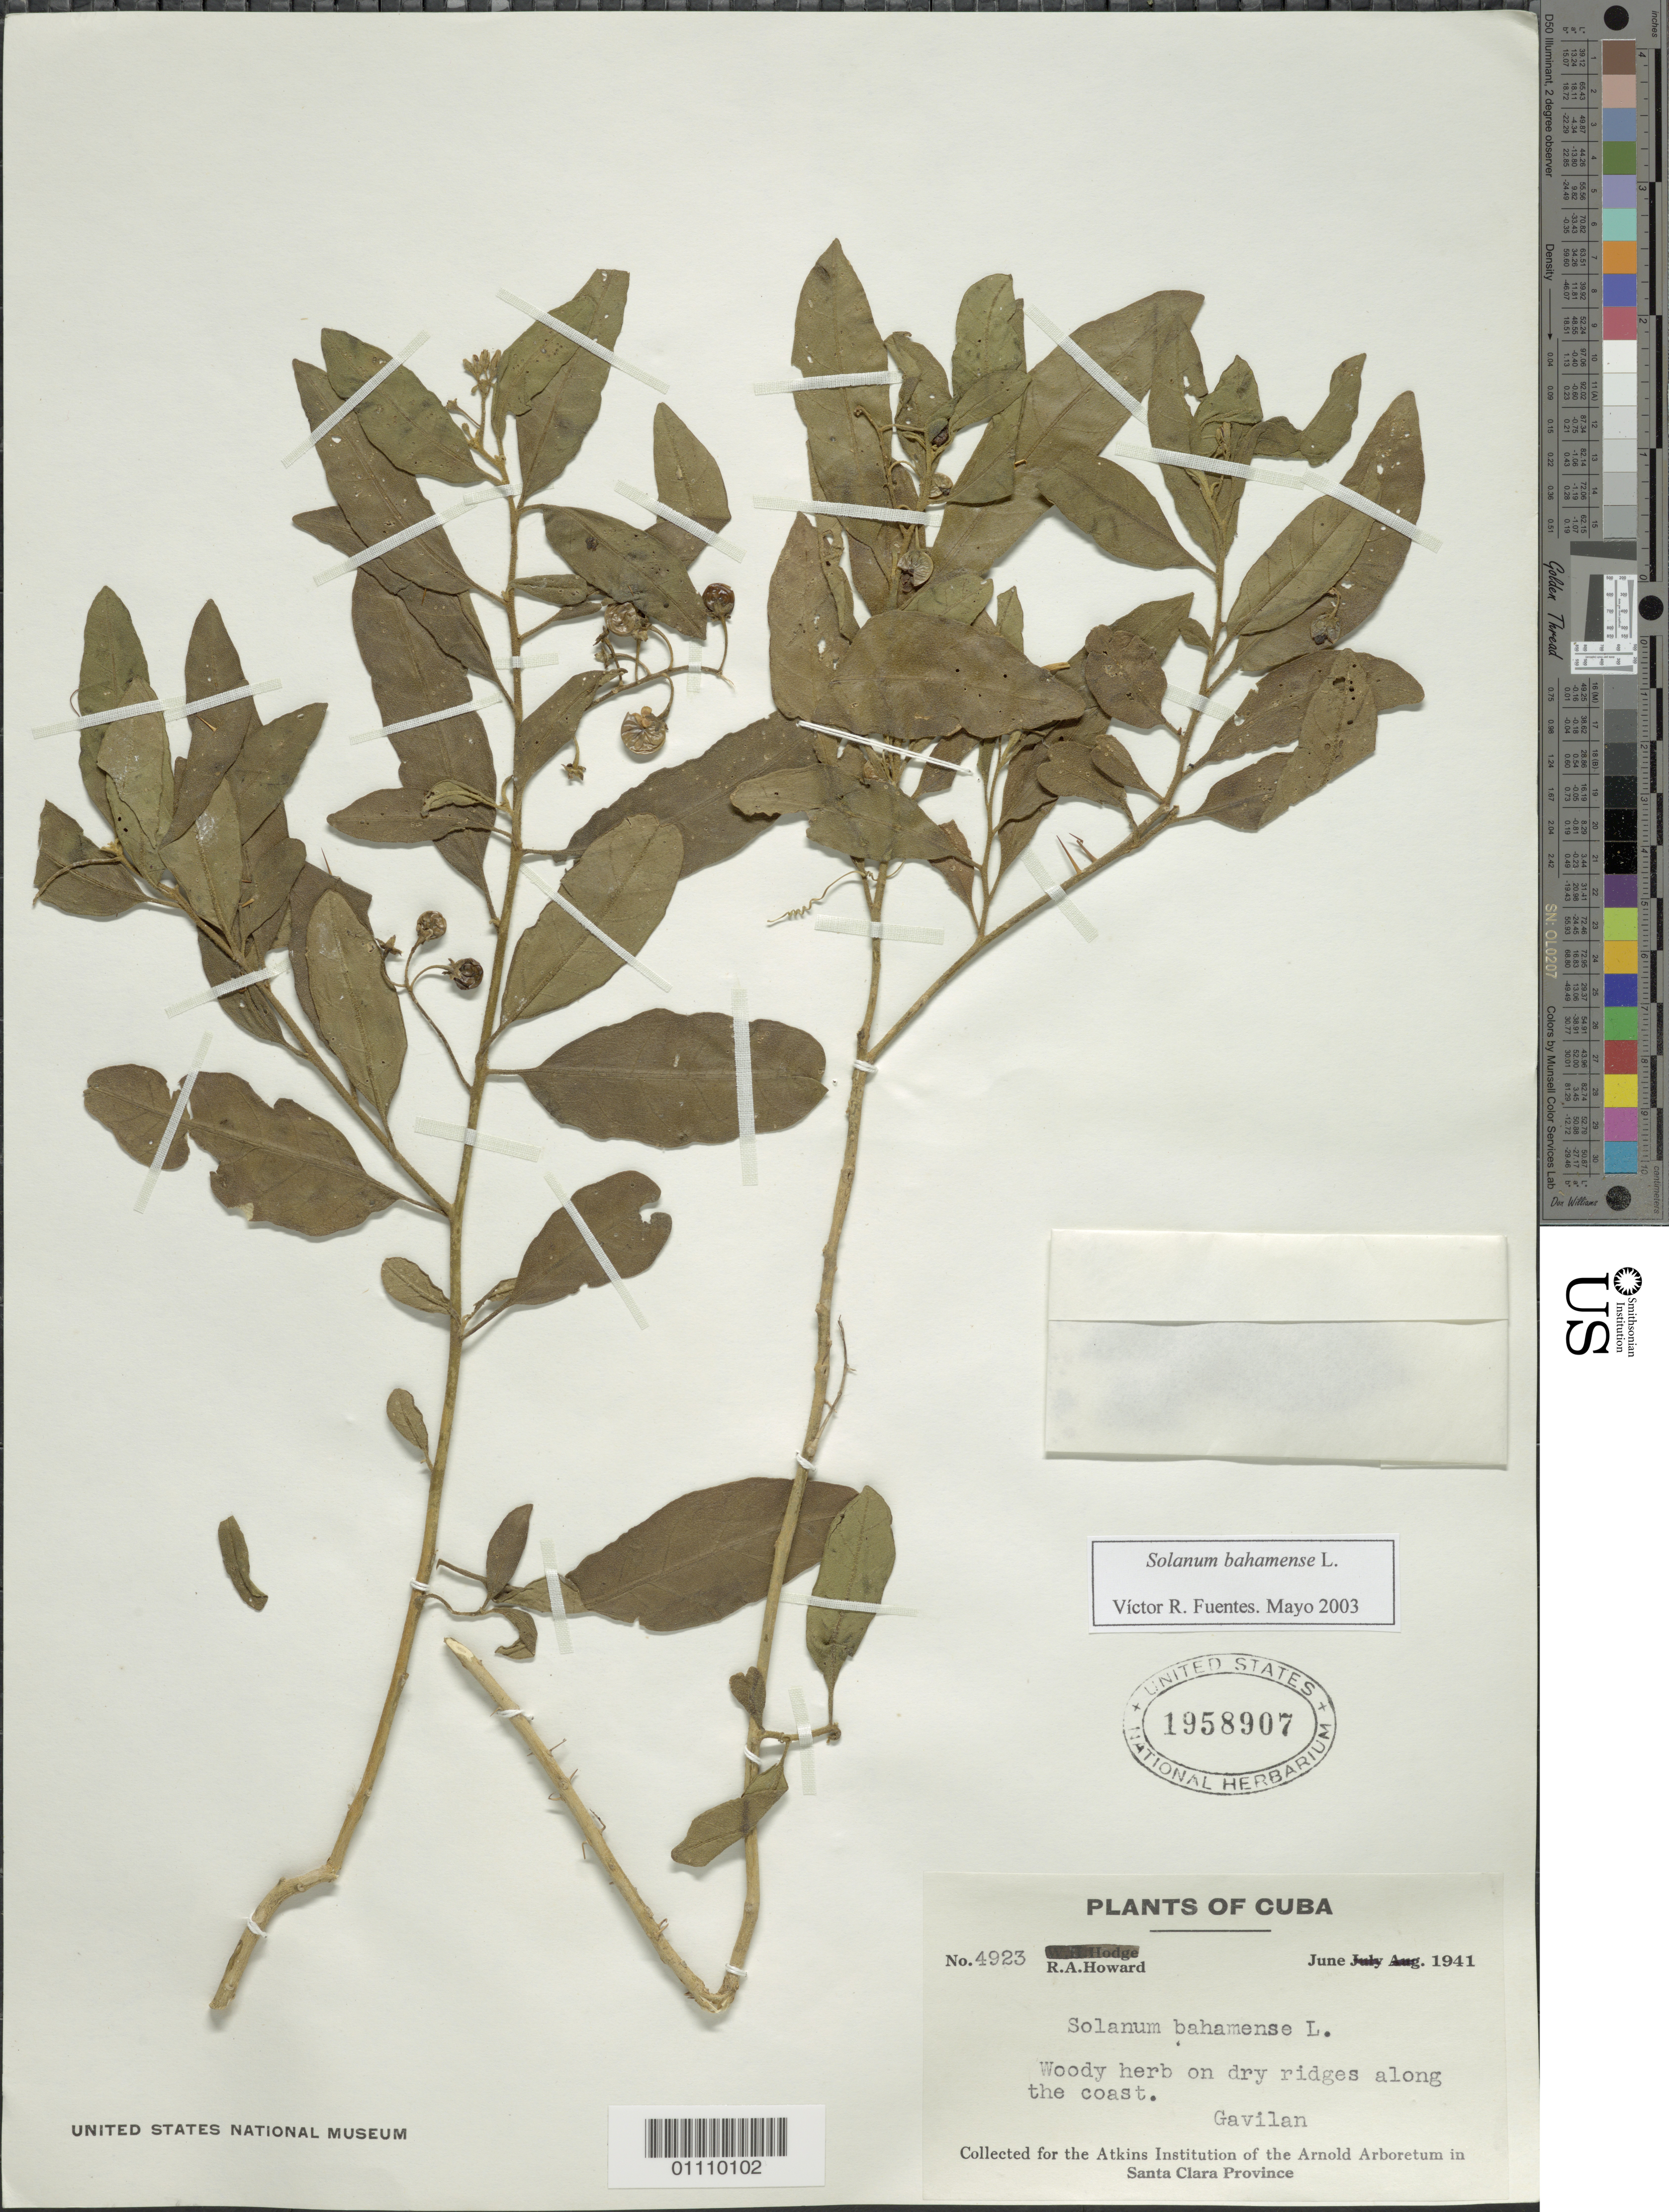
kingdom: Plantae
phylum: Tracheophyta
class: Magnoliopsida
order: Solanales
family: Solanaceae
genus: Solanum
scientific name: Solanum bahamense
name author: L.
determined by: Fuentes, V. R.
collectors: R. Howard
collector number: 4923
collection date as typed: Jun 1941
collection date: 1941-06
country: Cuba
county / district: Dry forest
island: Cuba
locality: Gavilan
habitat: On dry ridges along the coast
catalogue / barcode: US 1958907